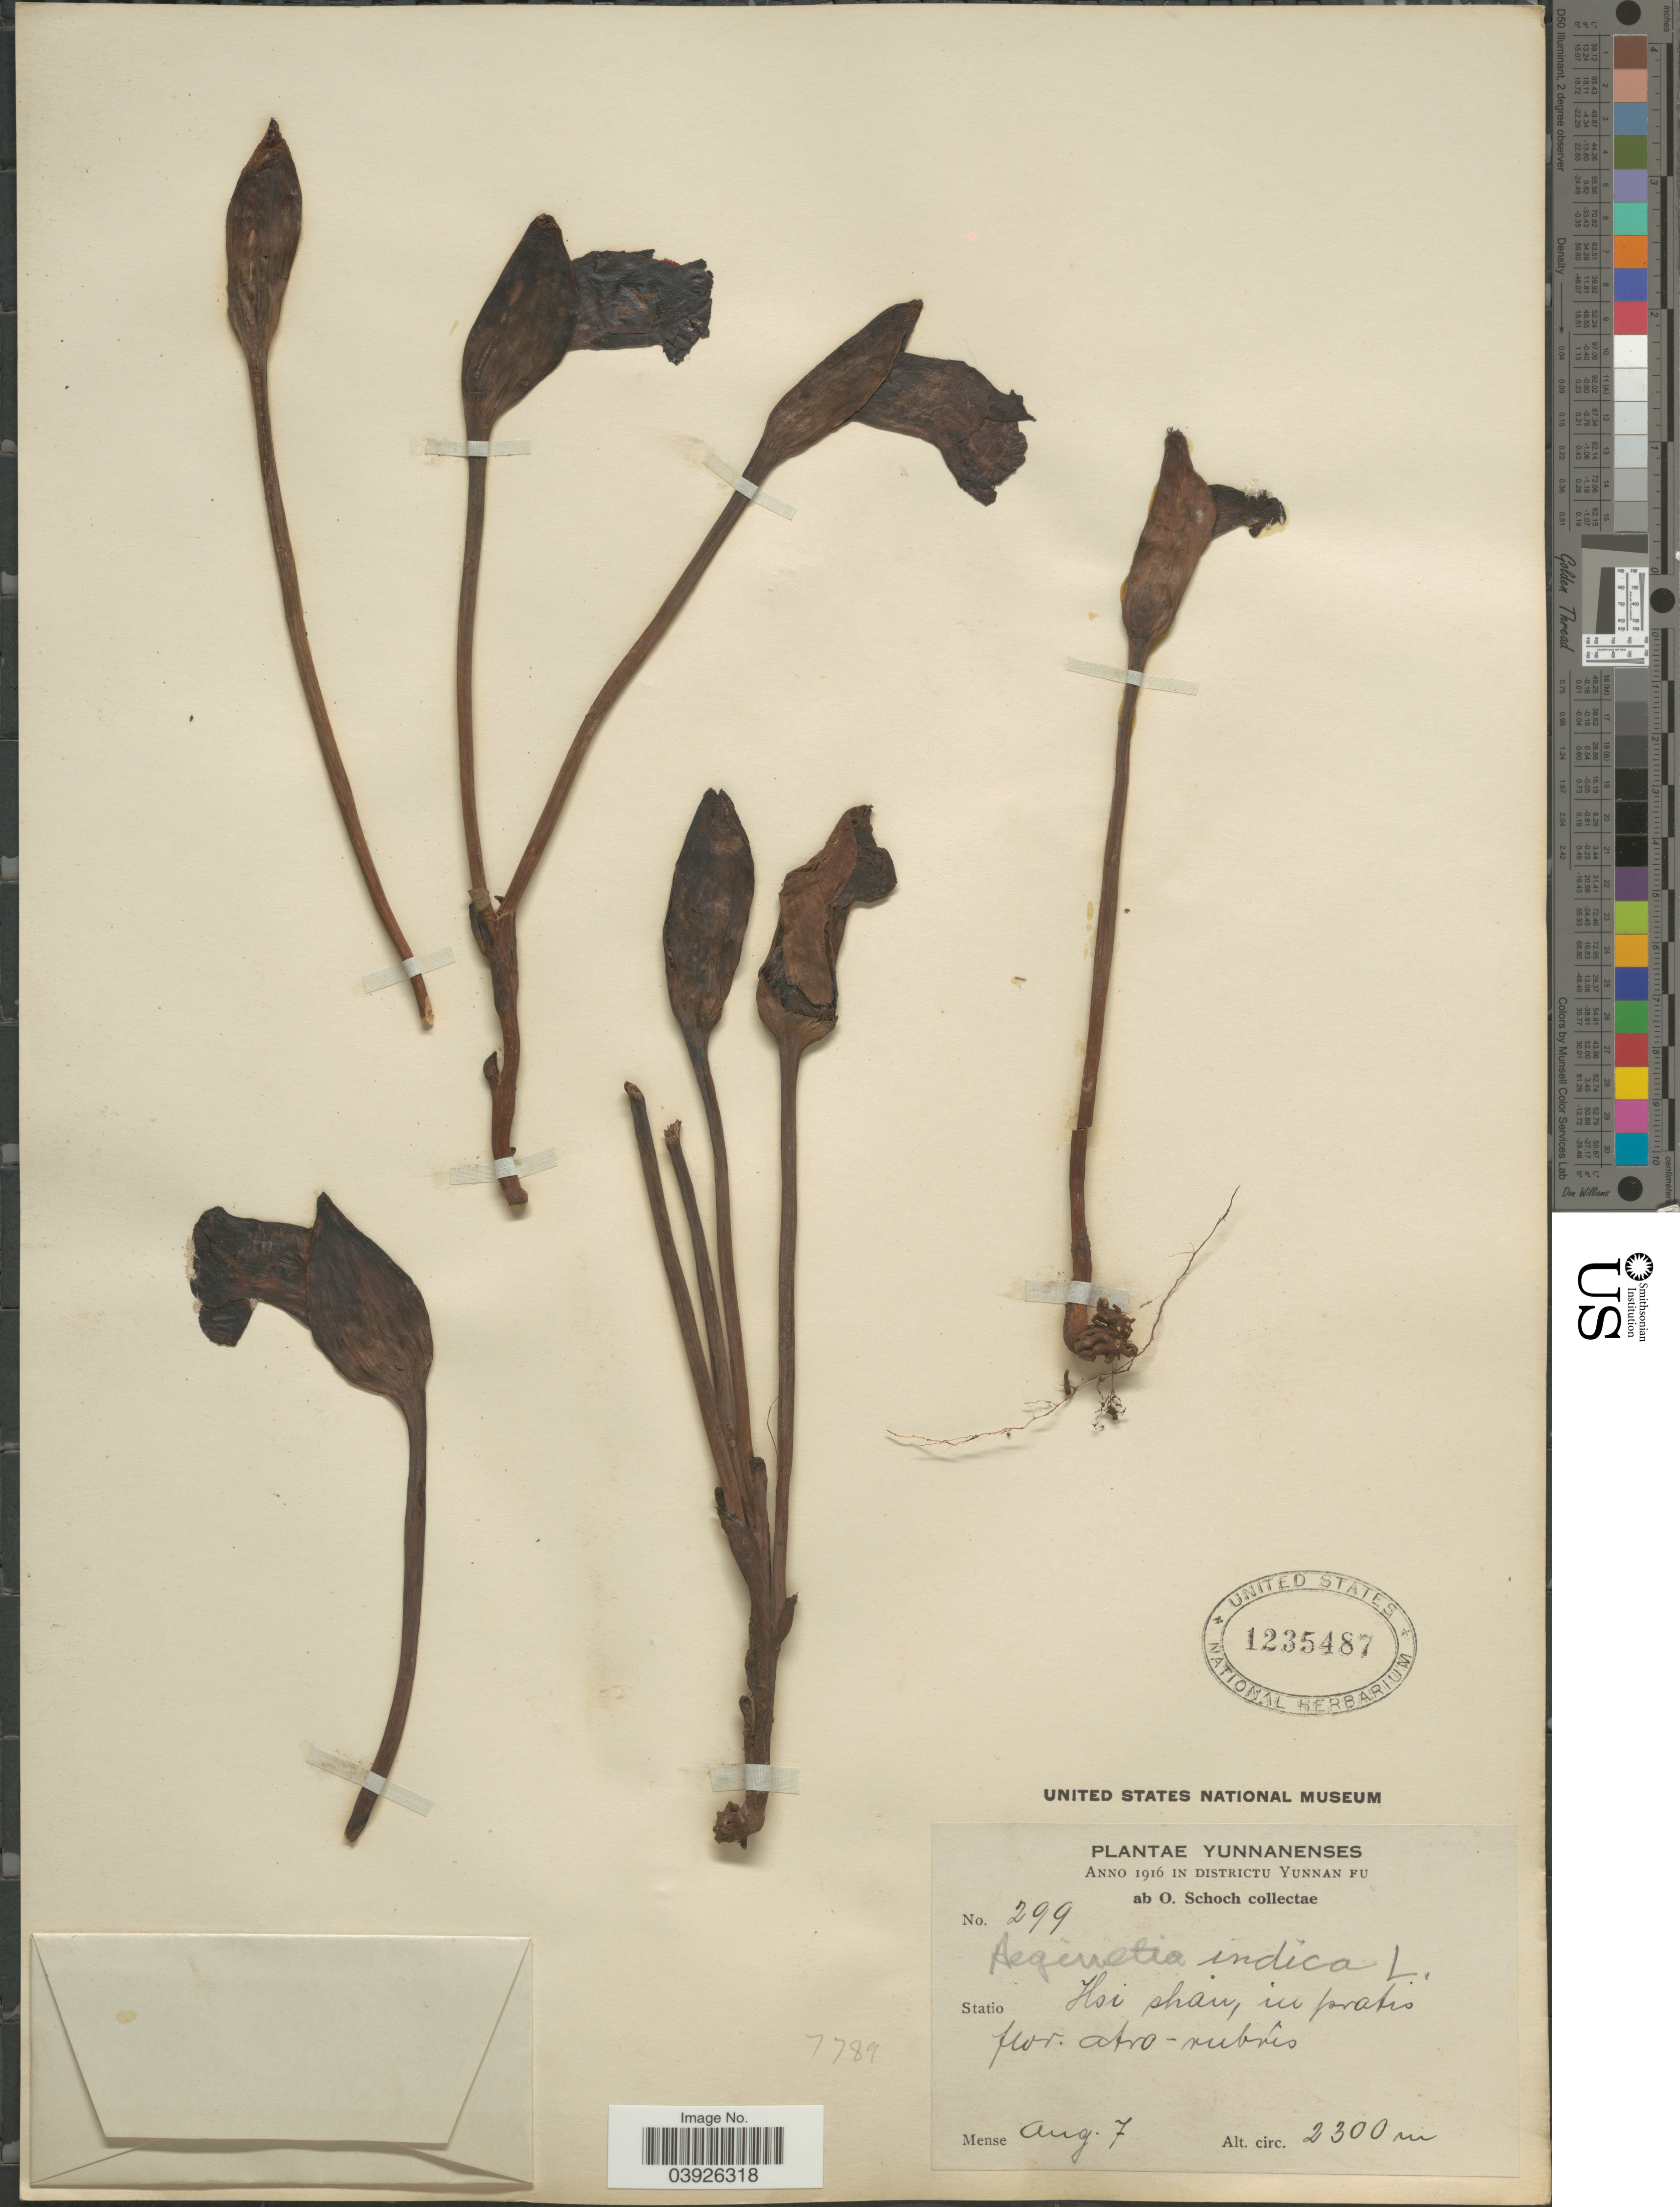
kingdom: Plantae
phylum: Tracheophyta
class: Magnoliopsida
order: Lamiales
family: Orobanchaceae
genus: Aeginetia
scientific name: Aeginetia indica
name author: L.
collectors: O. Schoch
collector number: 299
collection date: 1916-08-07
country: China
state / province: Yunnan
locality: In Districtu Yunnan Fu. Statio Hsi shan.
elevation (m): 2300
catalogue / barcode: US 1235487